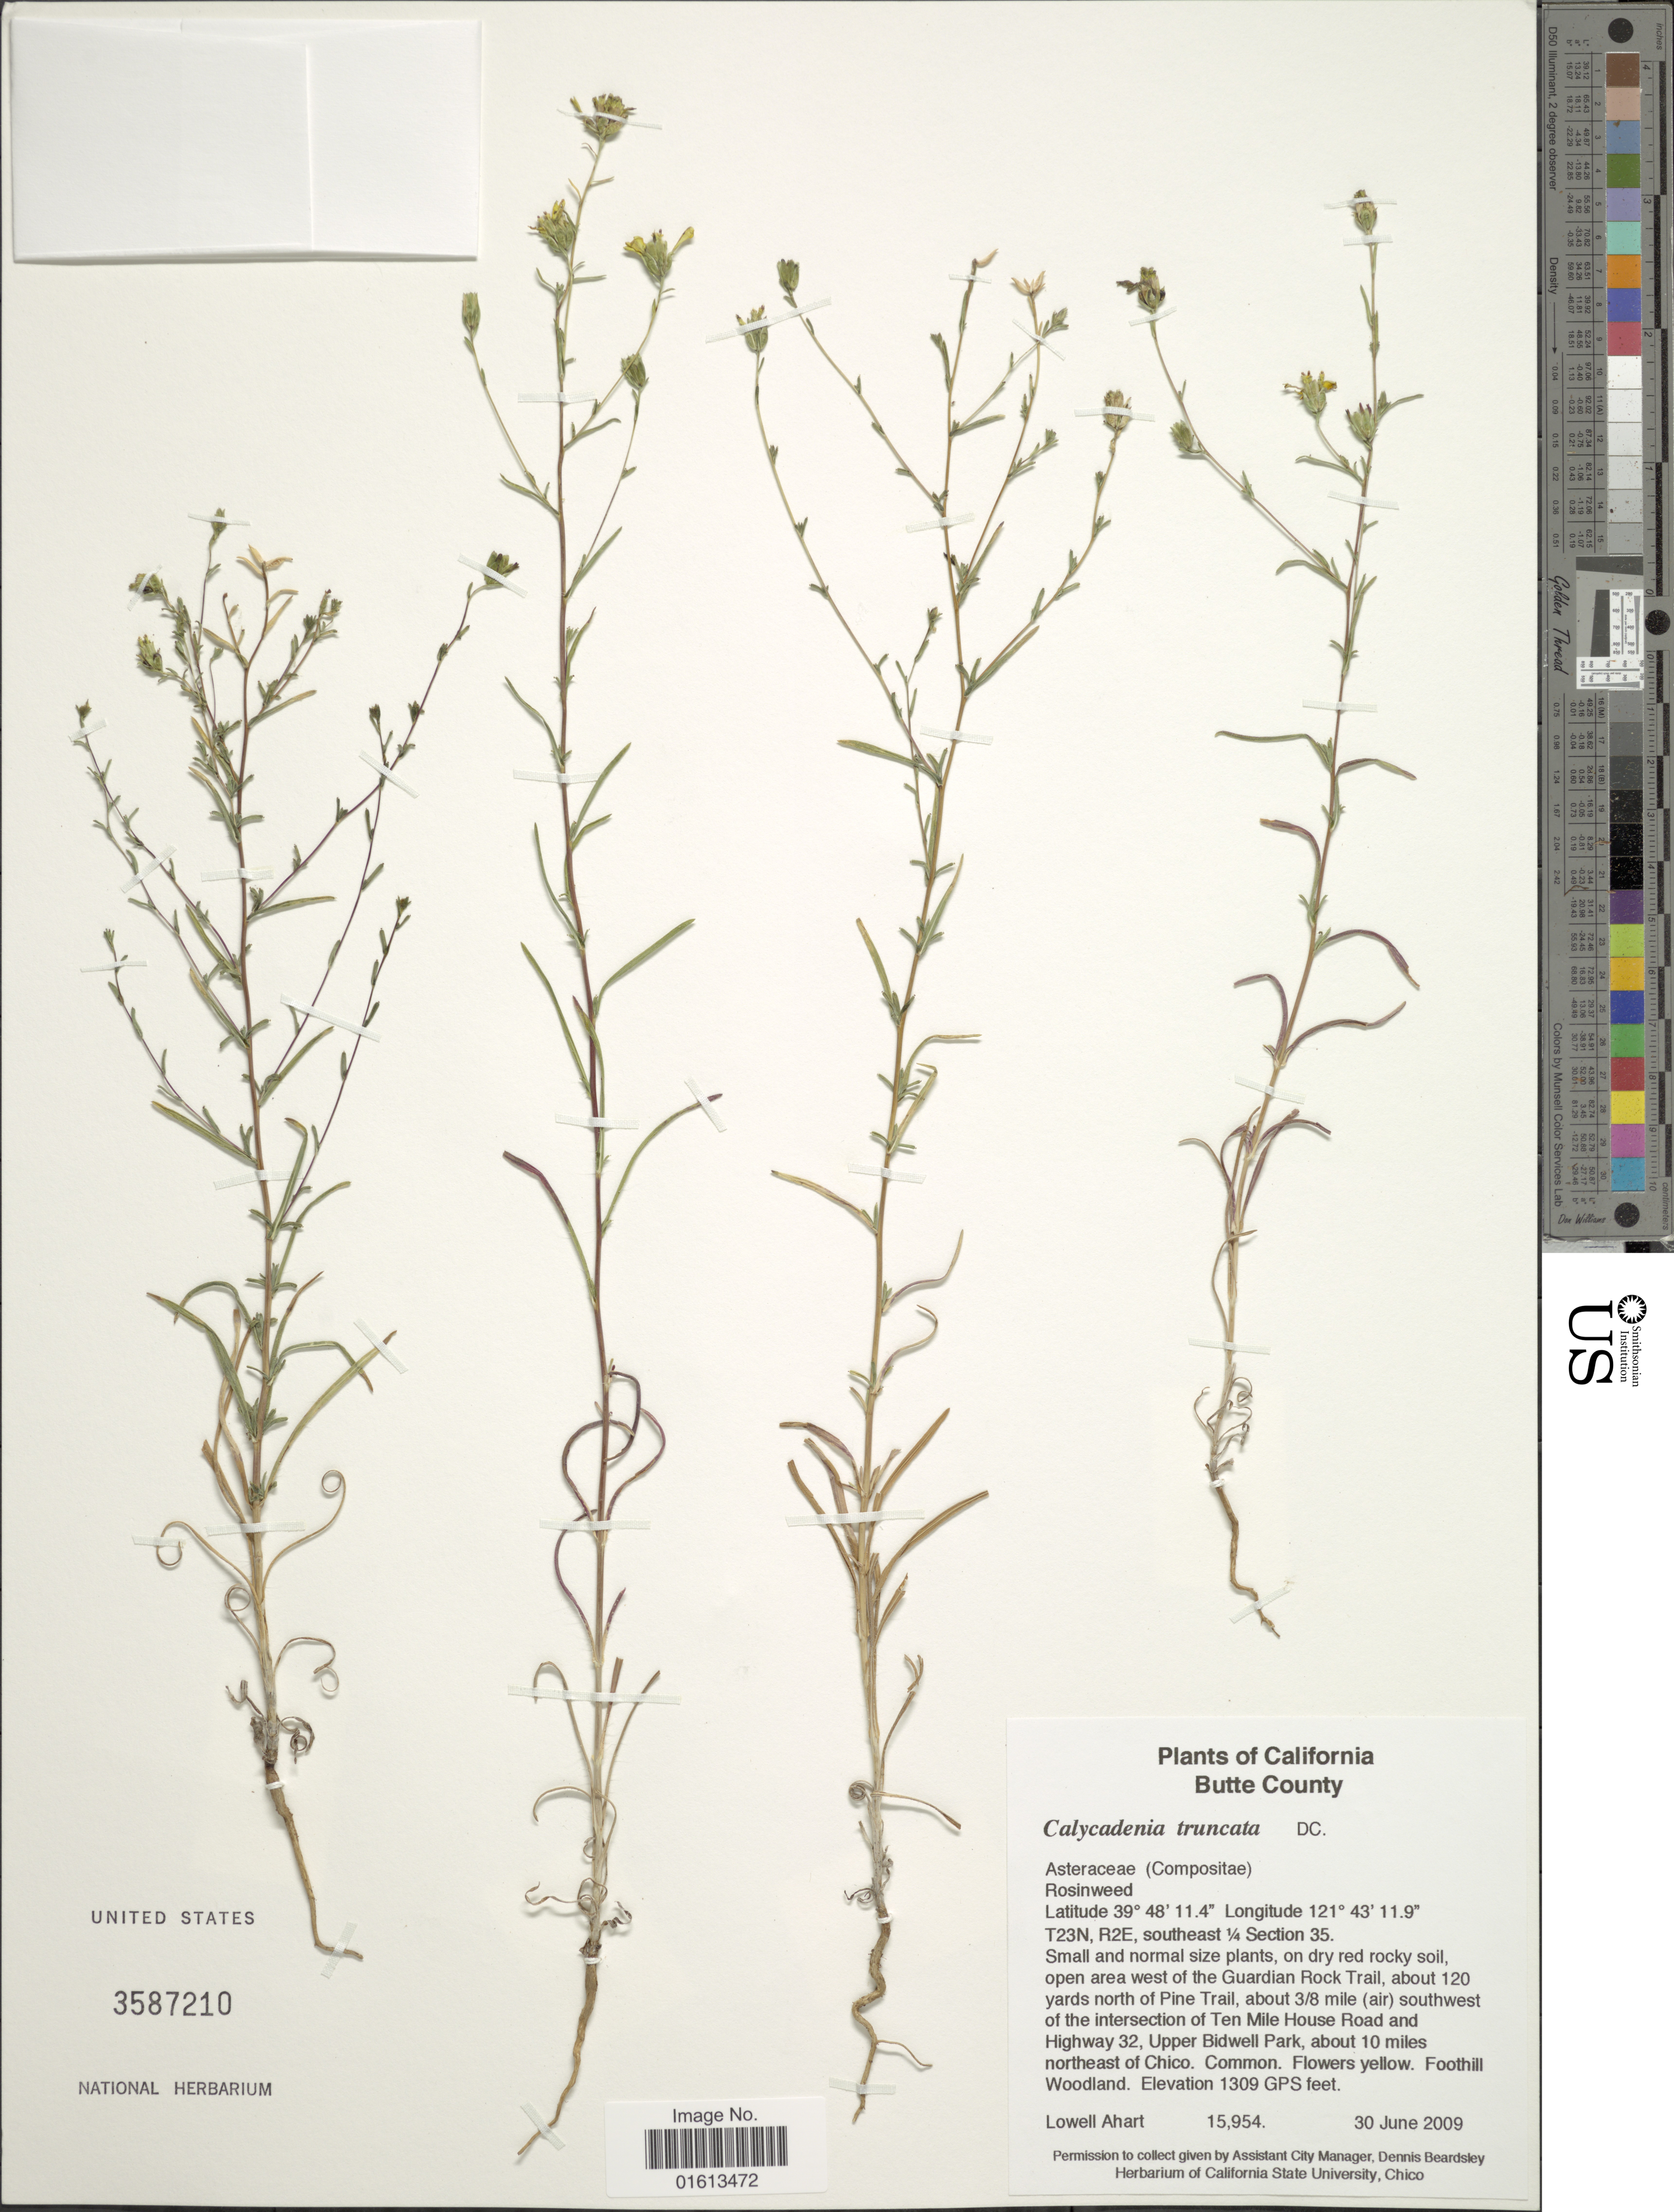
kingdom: Plantae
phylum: Tracheophyta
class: Magnoliopsida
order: Asterales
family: Asteraceae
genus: Calycadenia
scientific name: Calycadenia truncata subsp. truncata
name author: DC.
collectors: L. Ahart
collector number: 15954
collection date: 2009-06-30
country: United States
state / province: California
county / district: Butte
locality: Butte County, open area west of the Guardian Rock Trail, about 120 yards north of Pine Trail, about 3/8 mile (air) southwest of the intersection of Ten Mile House Road and Highway 32, Upper Bidwell Park, about 10 miles northeast of Chico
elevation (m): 399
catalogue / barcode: US 3587210